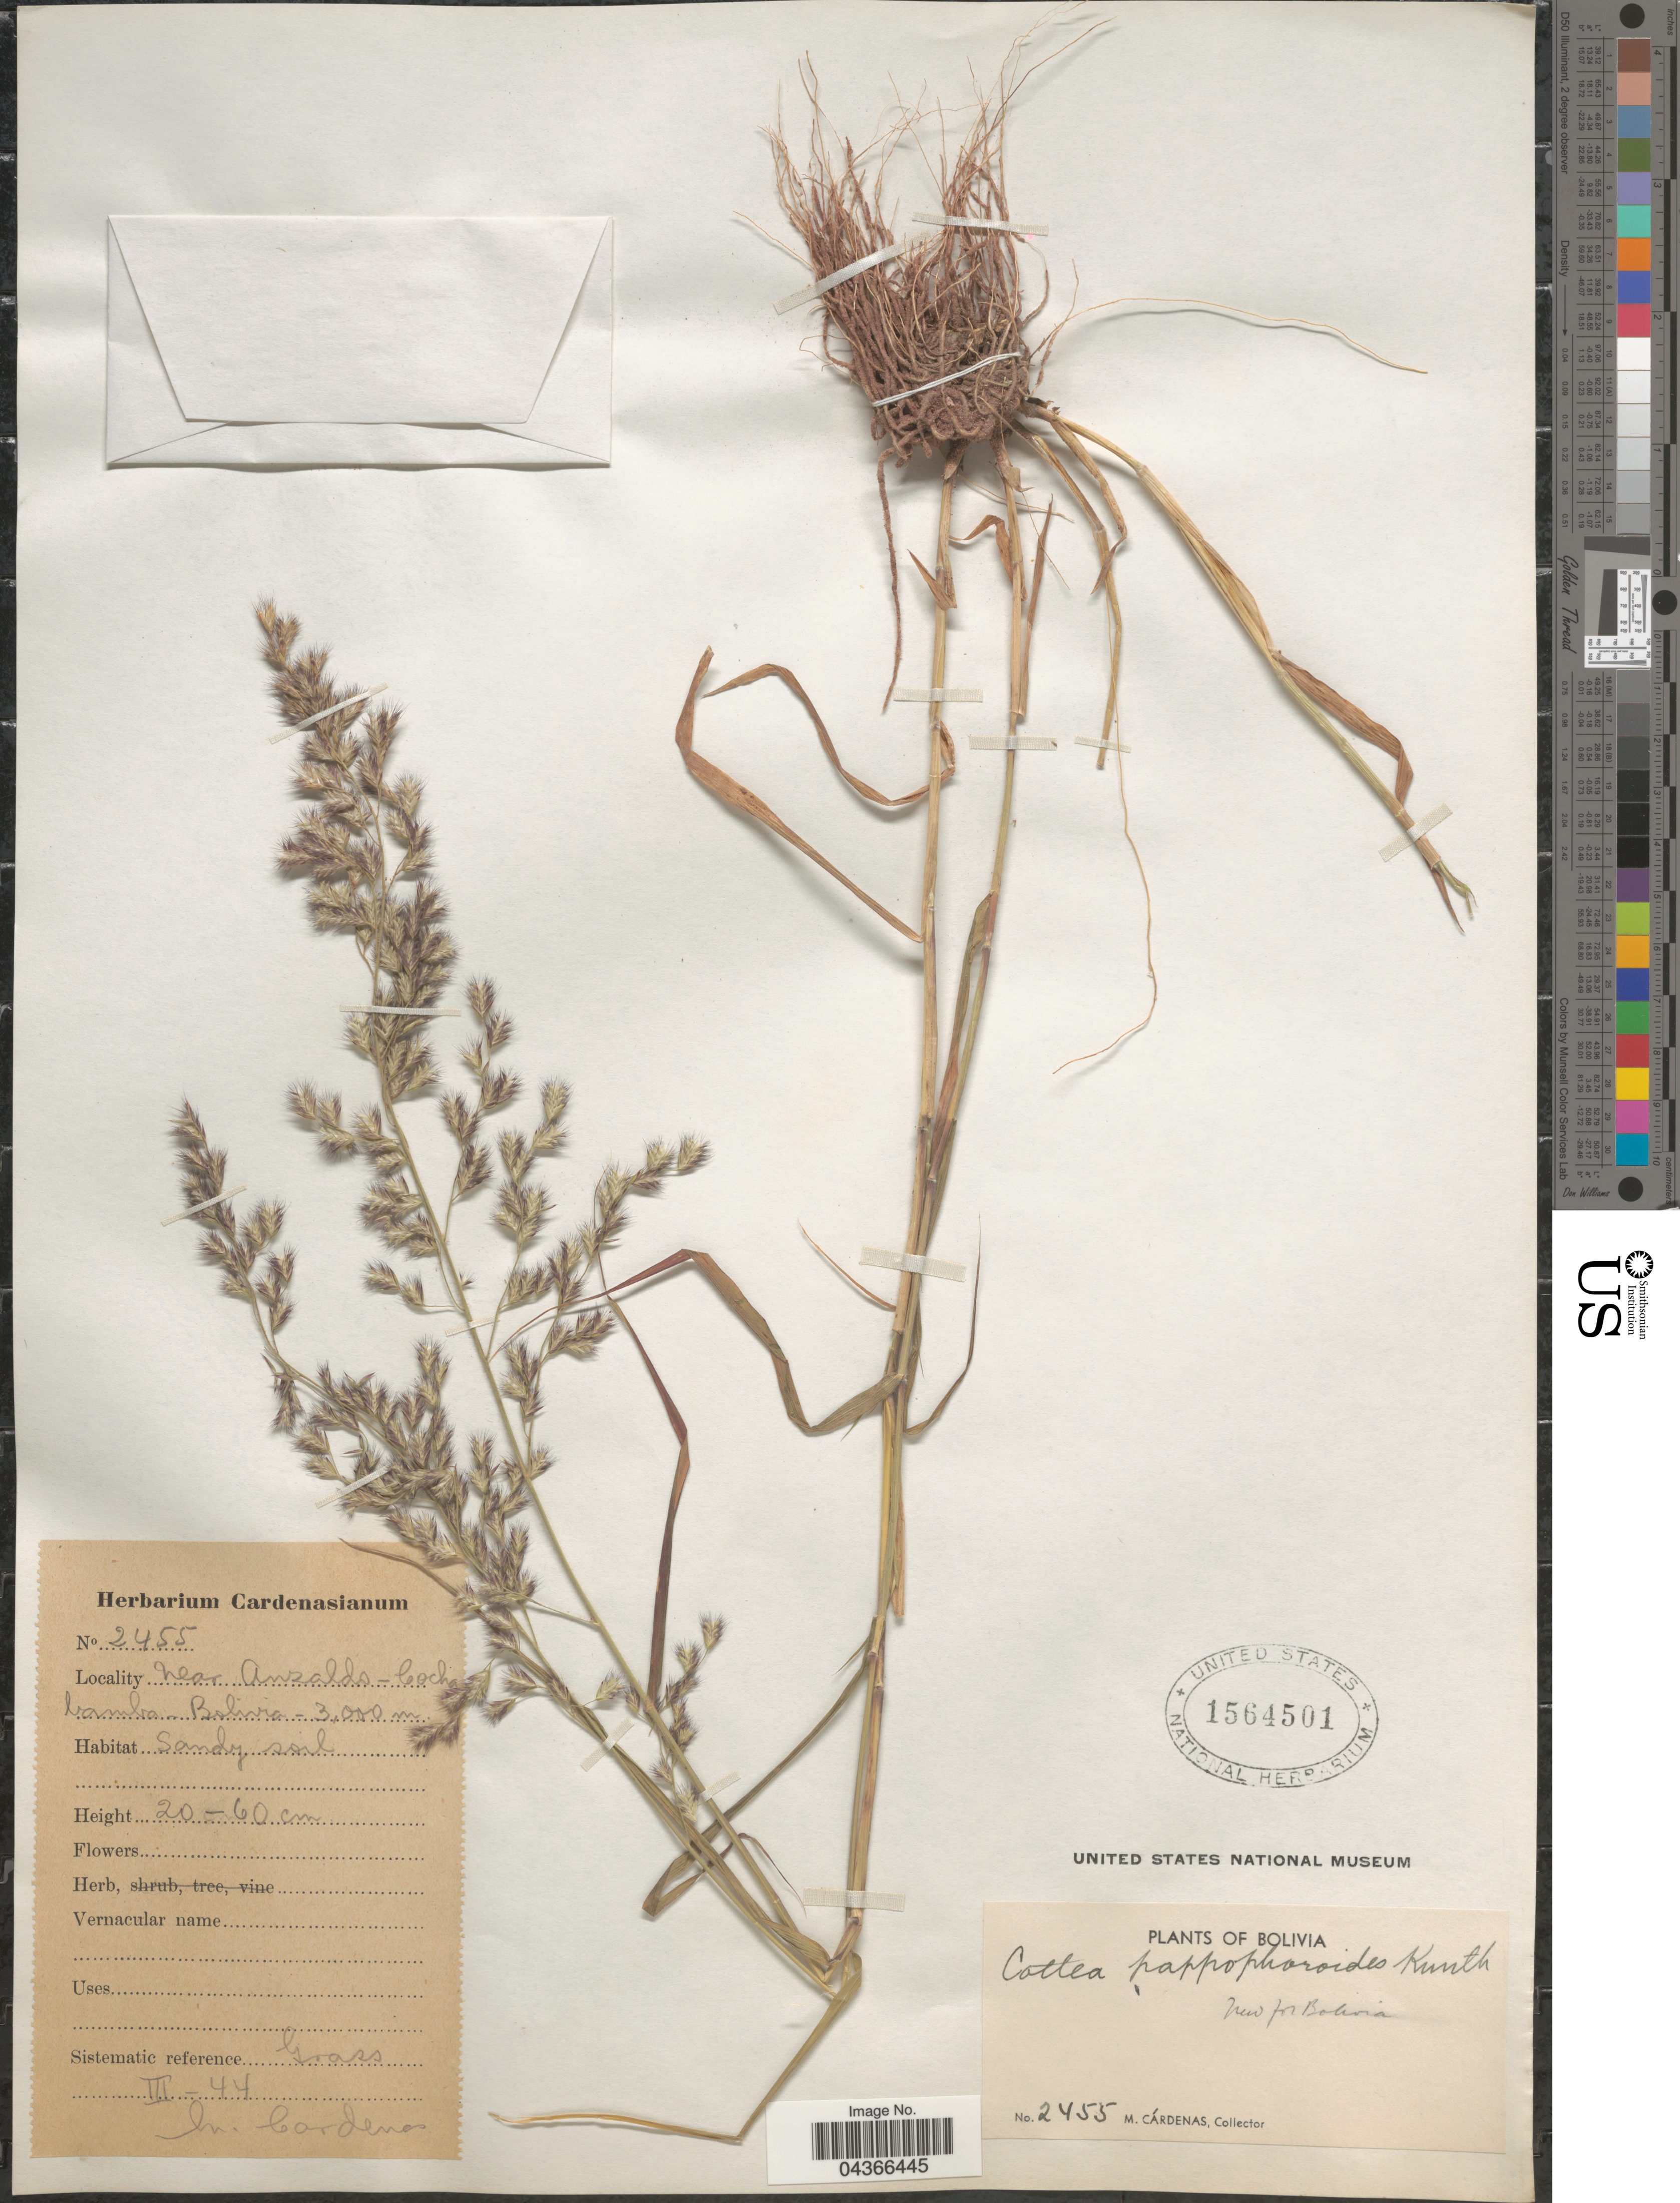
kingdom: Plantae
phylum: Tracheophyta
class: Liliopsida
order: Poales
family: Poaceae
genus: Cottea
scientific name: Cottea pappophoroides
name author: Kunth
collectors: M. Cárdenas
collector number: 2455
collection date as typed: Transcribed d/m/y: /3/44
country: Bolivia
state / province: Cochabamba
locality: Near Anzaldo.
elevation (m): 3000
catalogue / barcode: US 1564501